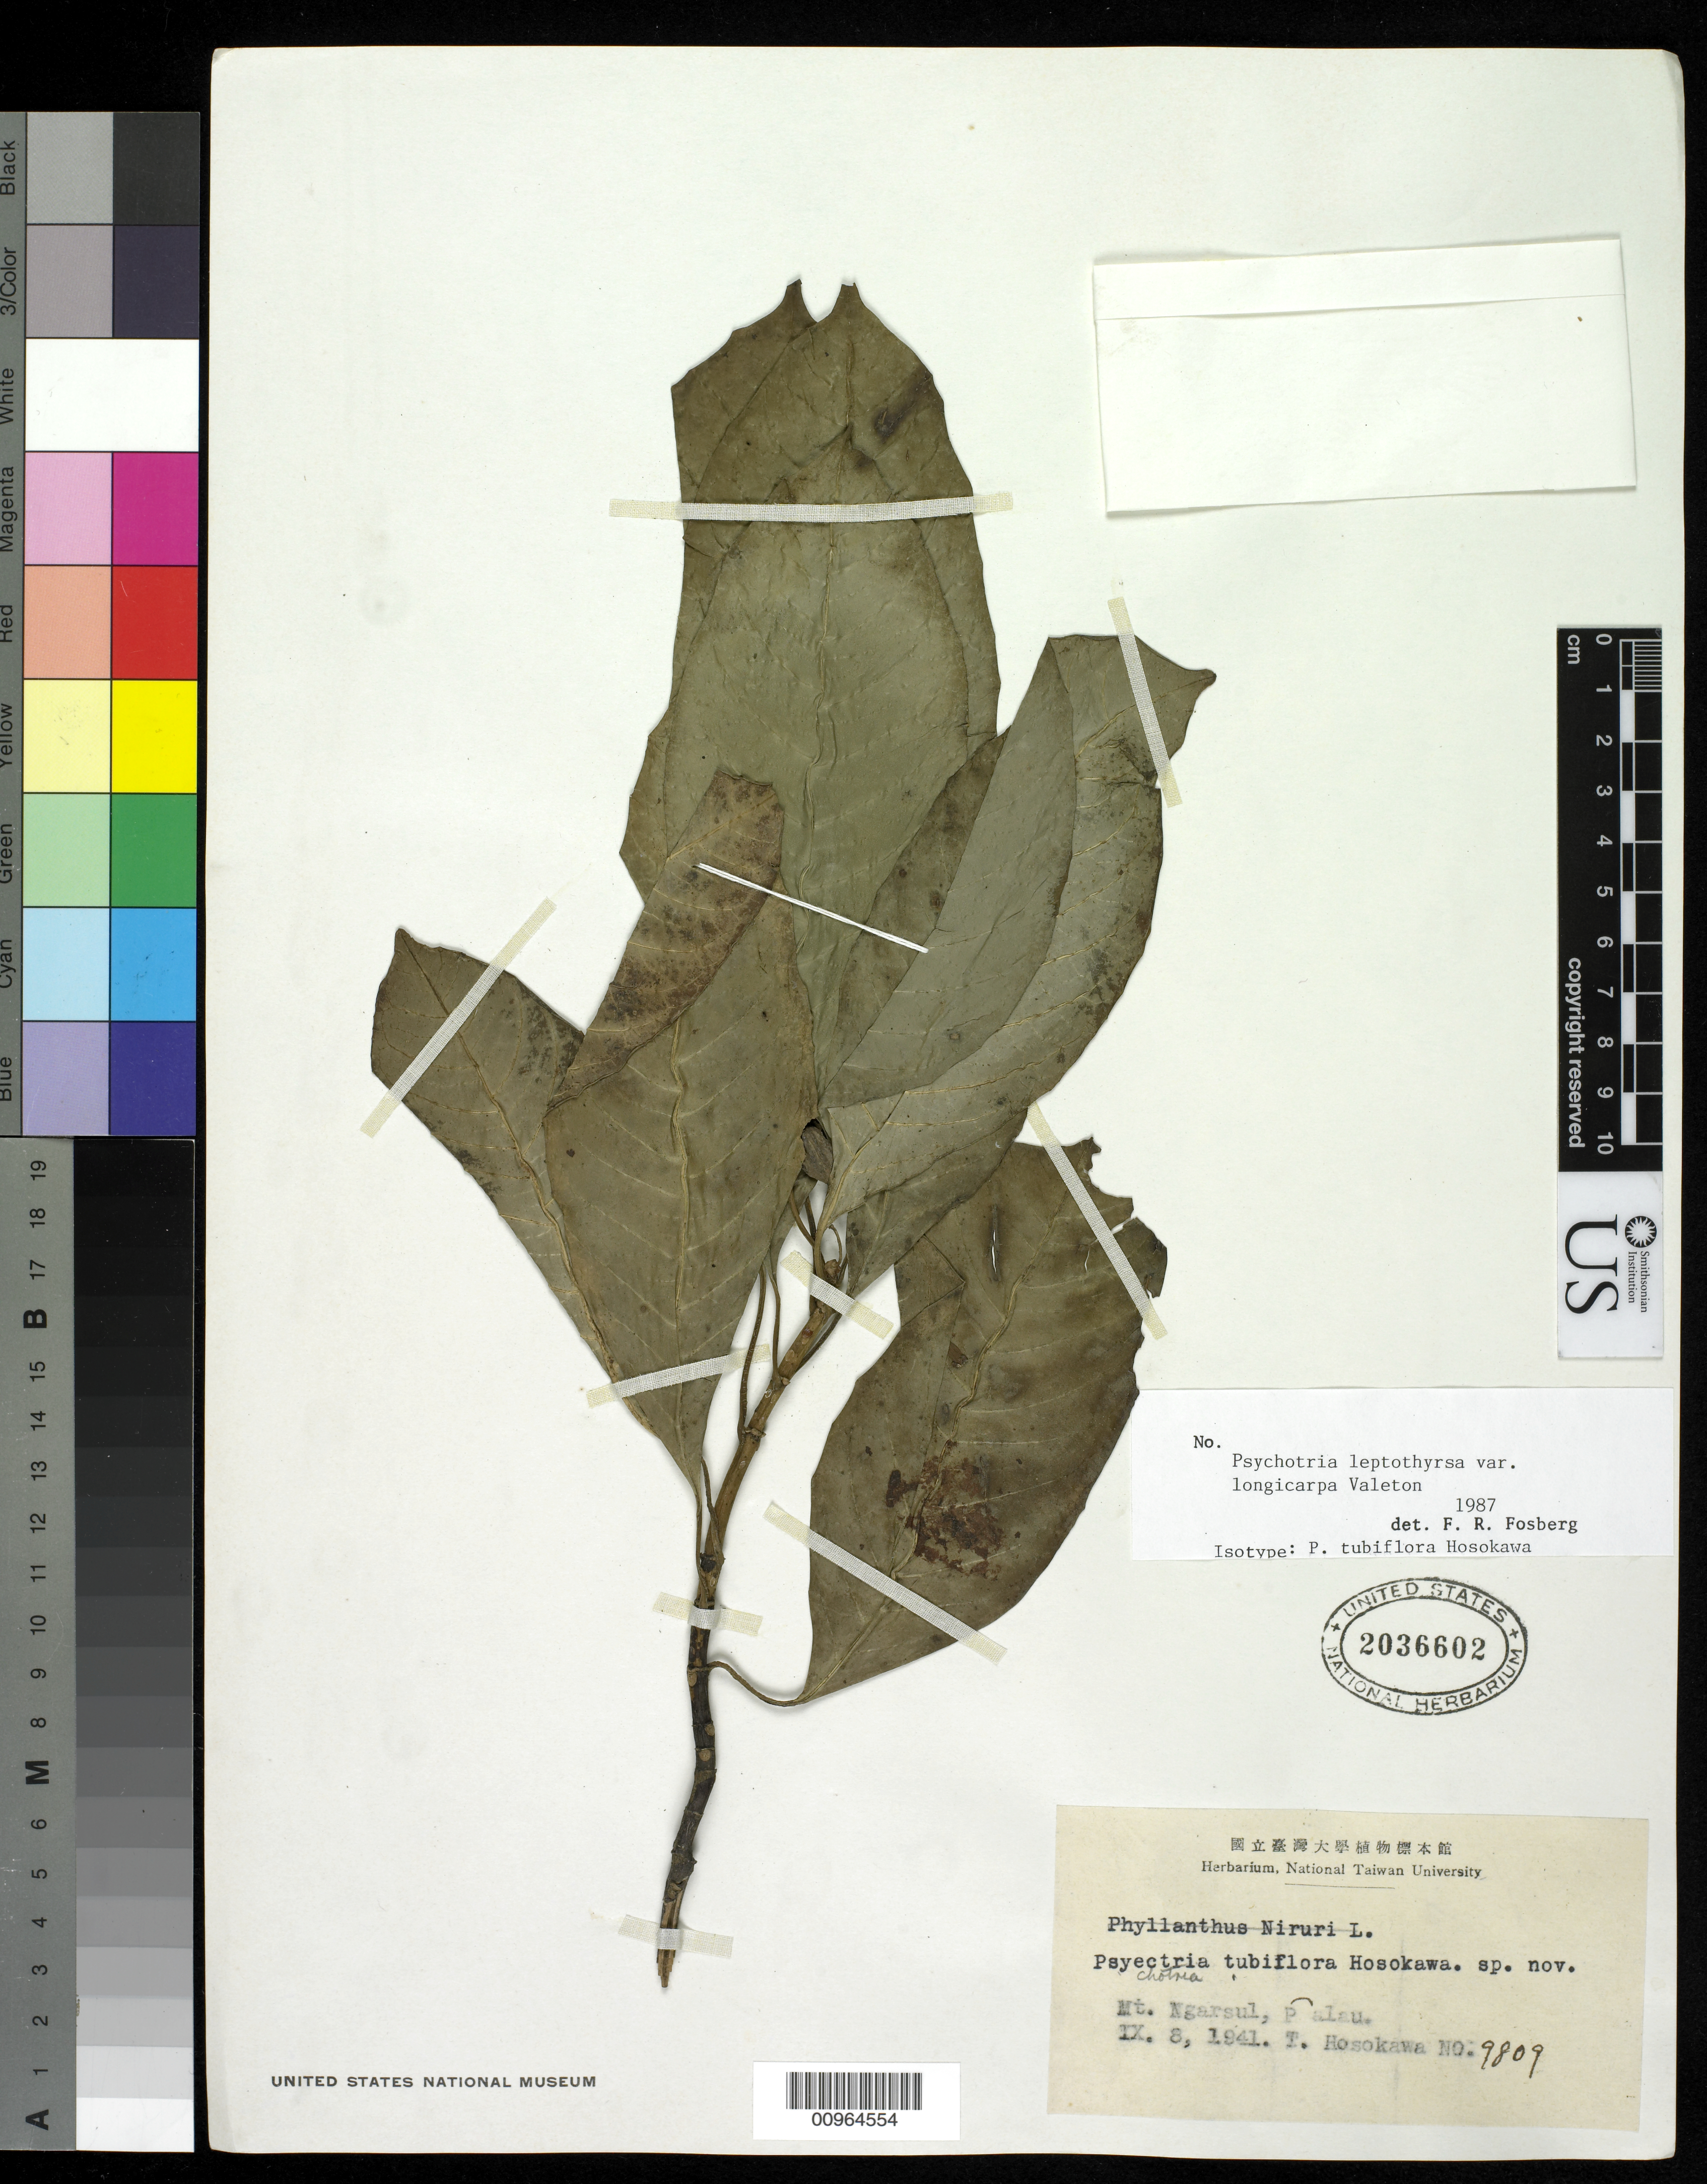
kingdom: Plantae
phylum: Tracheophyta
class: Magnoliopsida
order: Gentianales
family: Rubiaceae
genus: Psychotria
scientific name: Psychotria leptothyrsa var. longicarpa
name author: Valeton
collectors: T. Hosokawa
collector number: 9809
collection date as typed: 08 Sep 1941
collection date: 1941-09-08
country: Palau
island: Babeldaob [Babelthuap]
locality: Mt. Ngarsul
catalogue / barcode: US 2036602